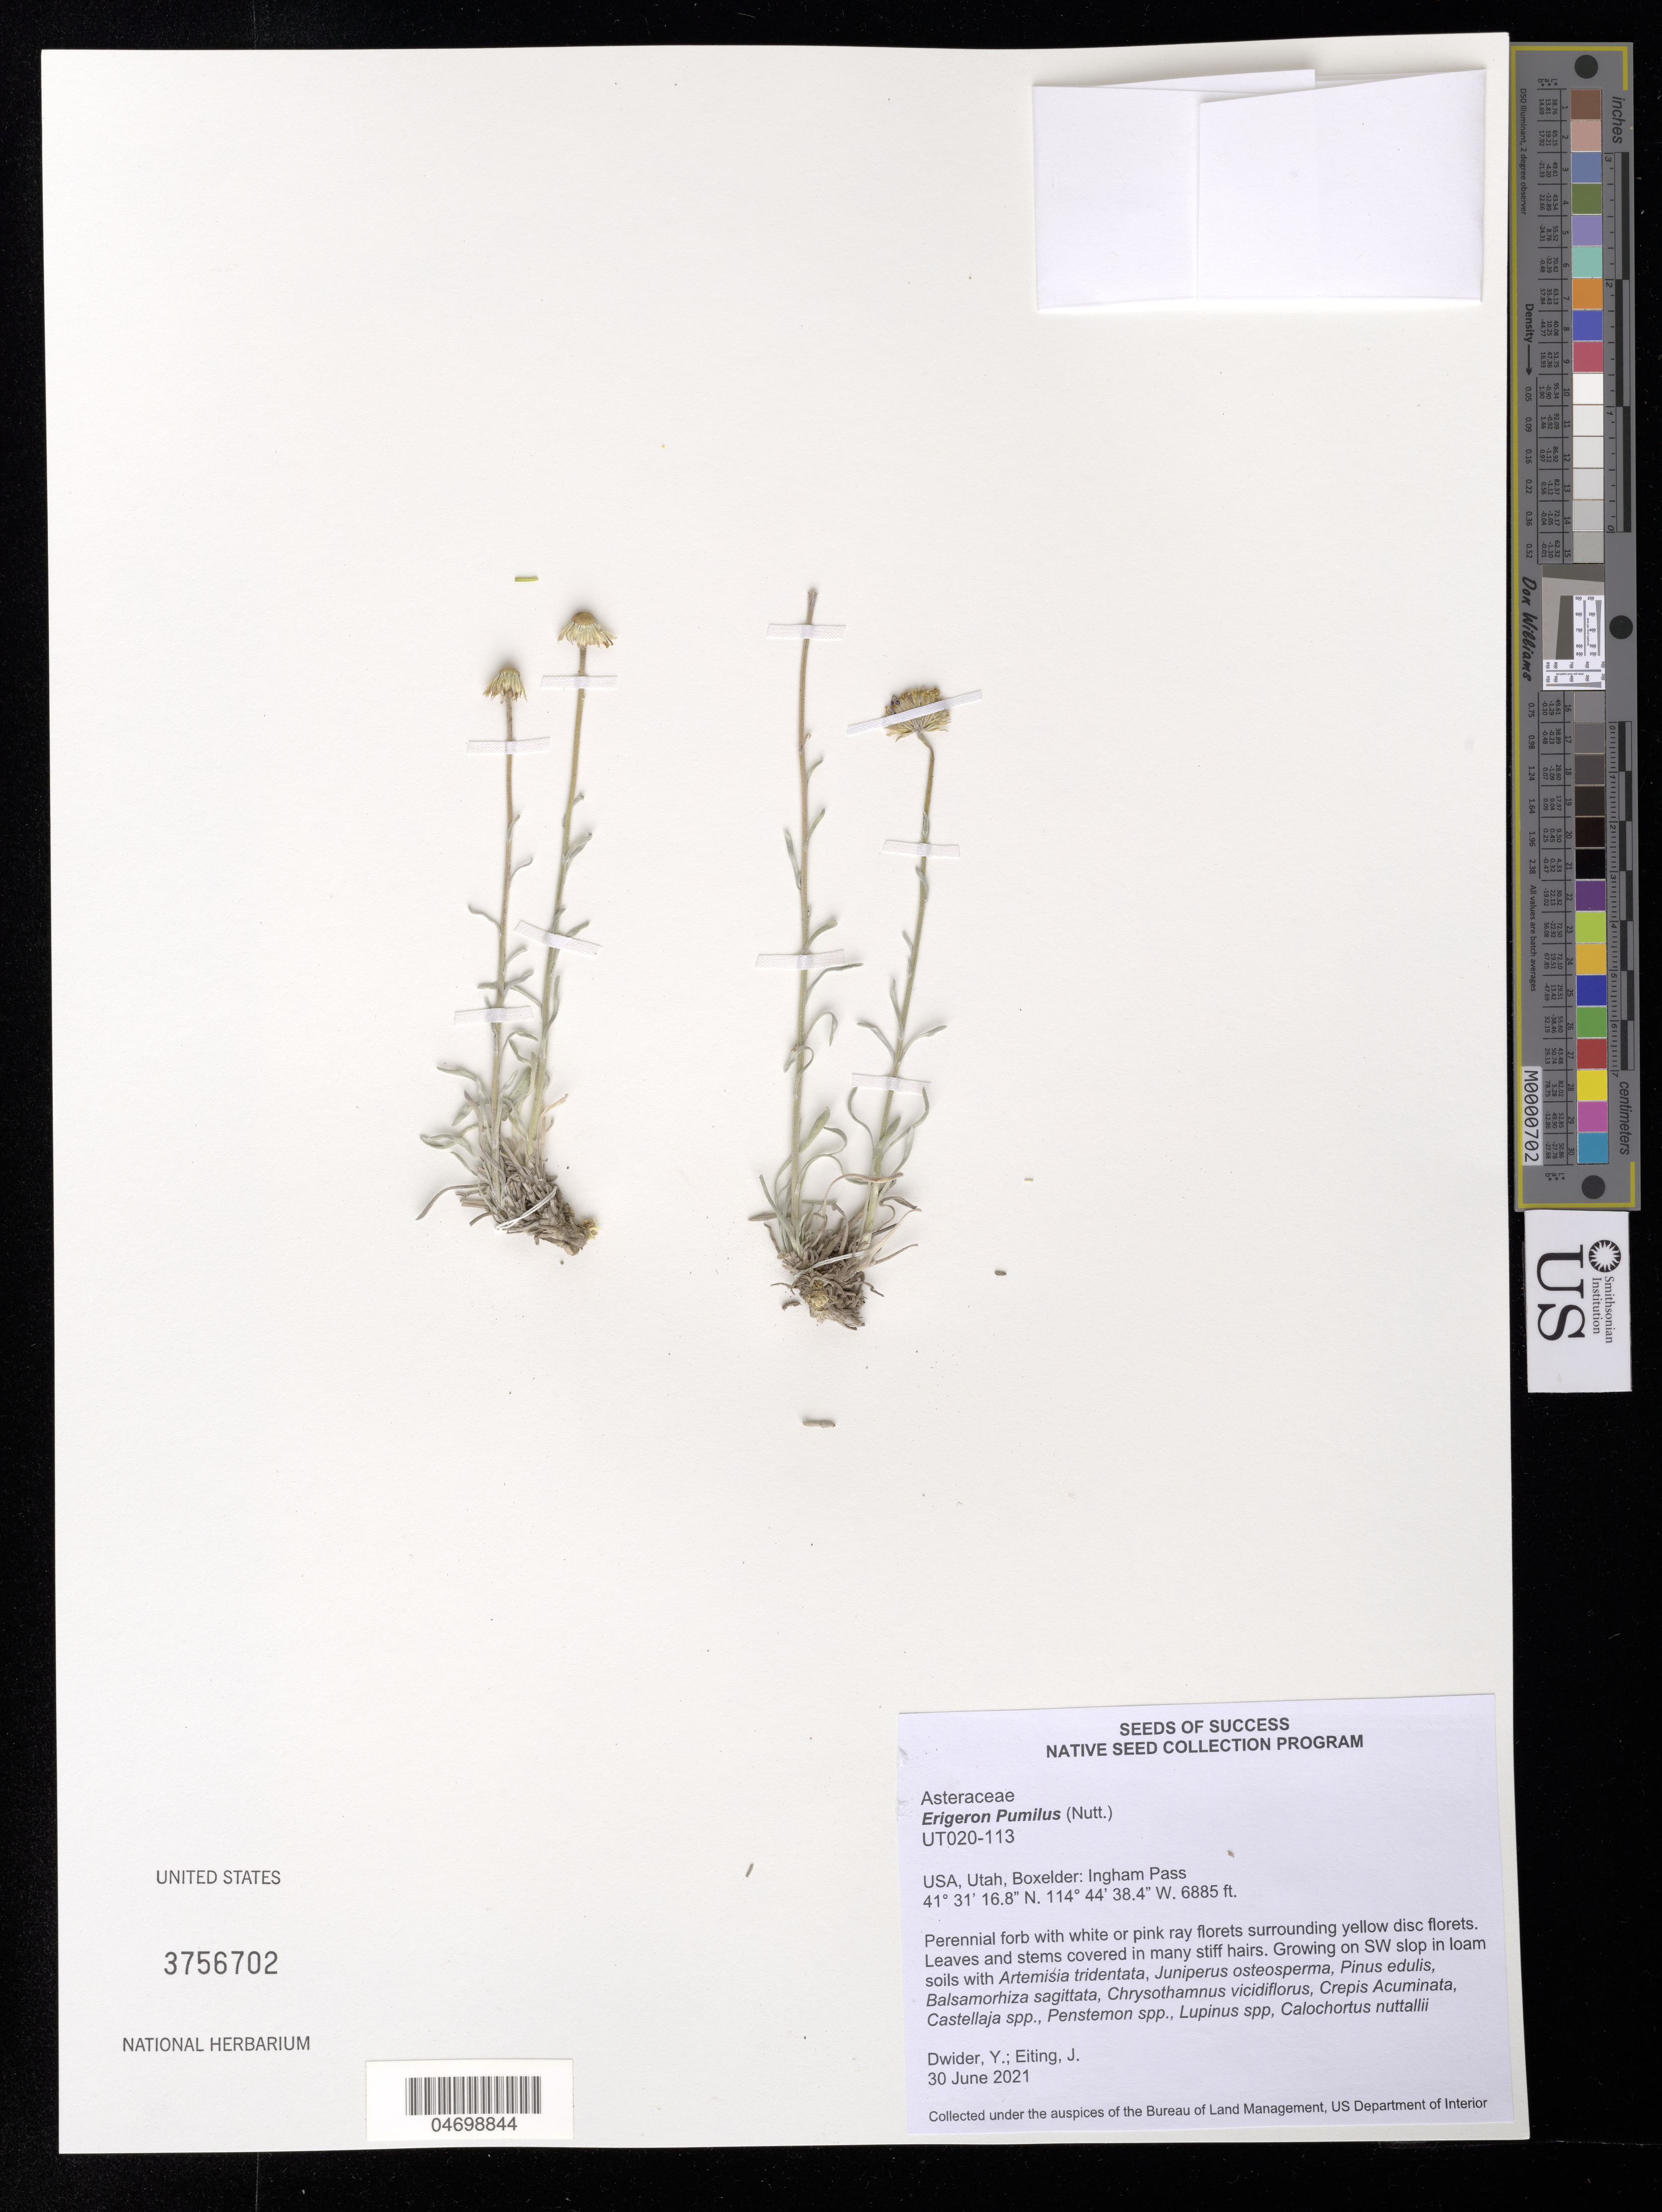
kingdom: Plantae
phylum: Tracheophyta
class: Magnoliopsida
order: Asterales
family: Asteraceae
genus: Erigeron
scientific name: Erigeron pumilus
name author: Nutt.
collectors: Y. Dwider & J. Eiting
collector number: UT020-113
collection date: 2021-06-30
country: United States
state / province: Utah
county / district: Box Elder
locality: Ingham Pass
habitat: Loam soils. With Artemisia tridentata, Pinus edulis, Lupinus sp., etc.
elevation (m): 2099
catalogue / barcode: US 3756702